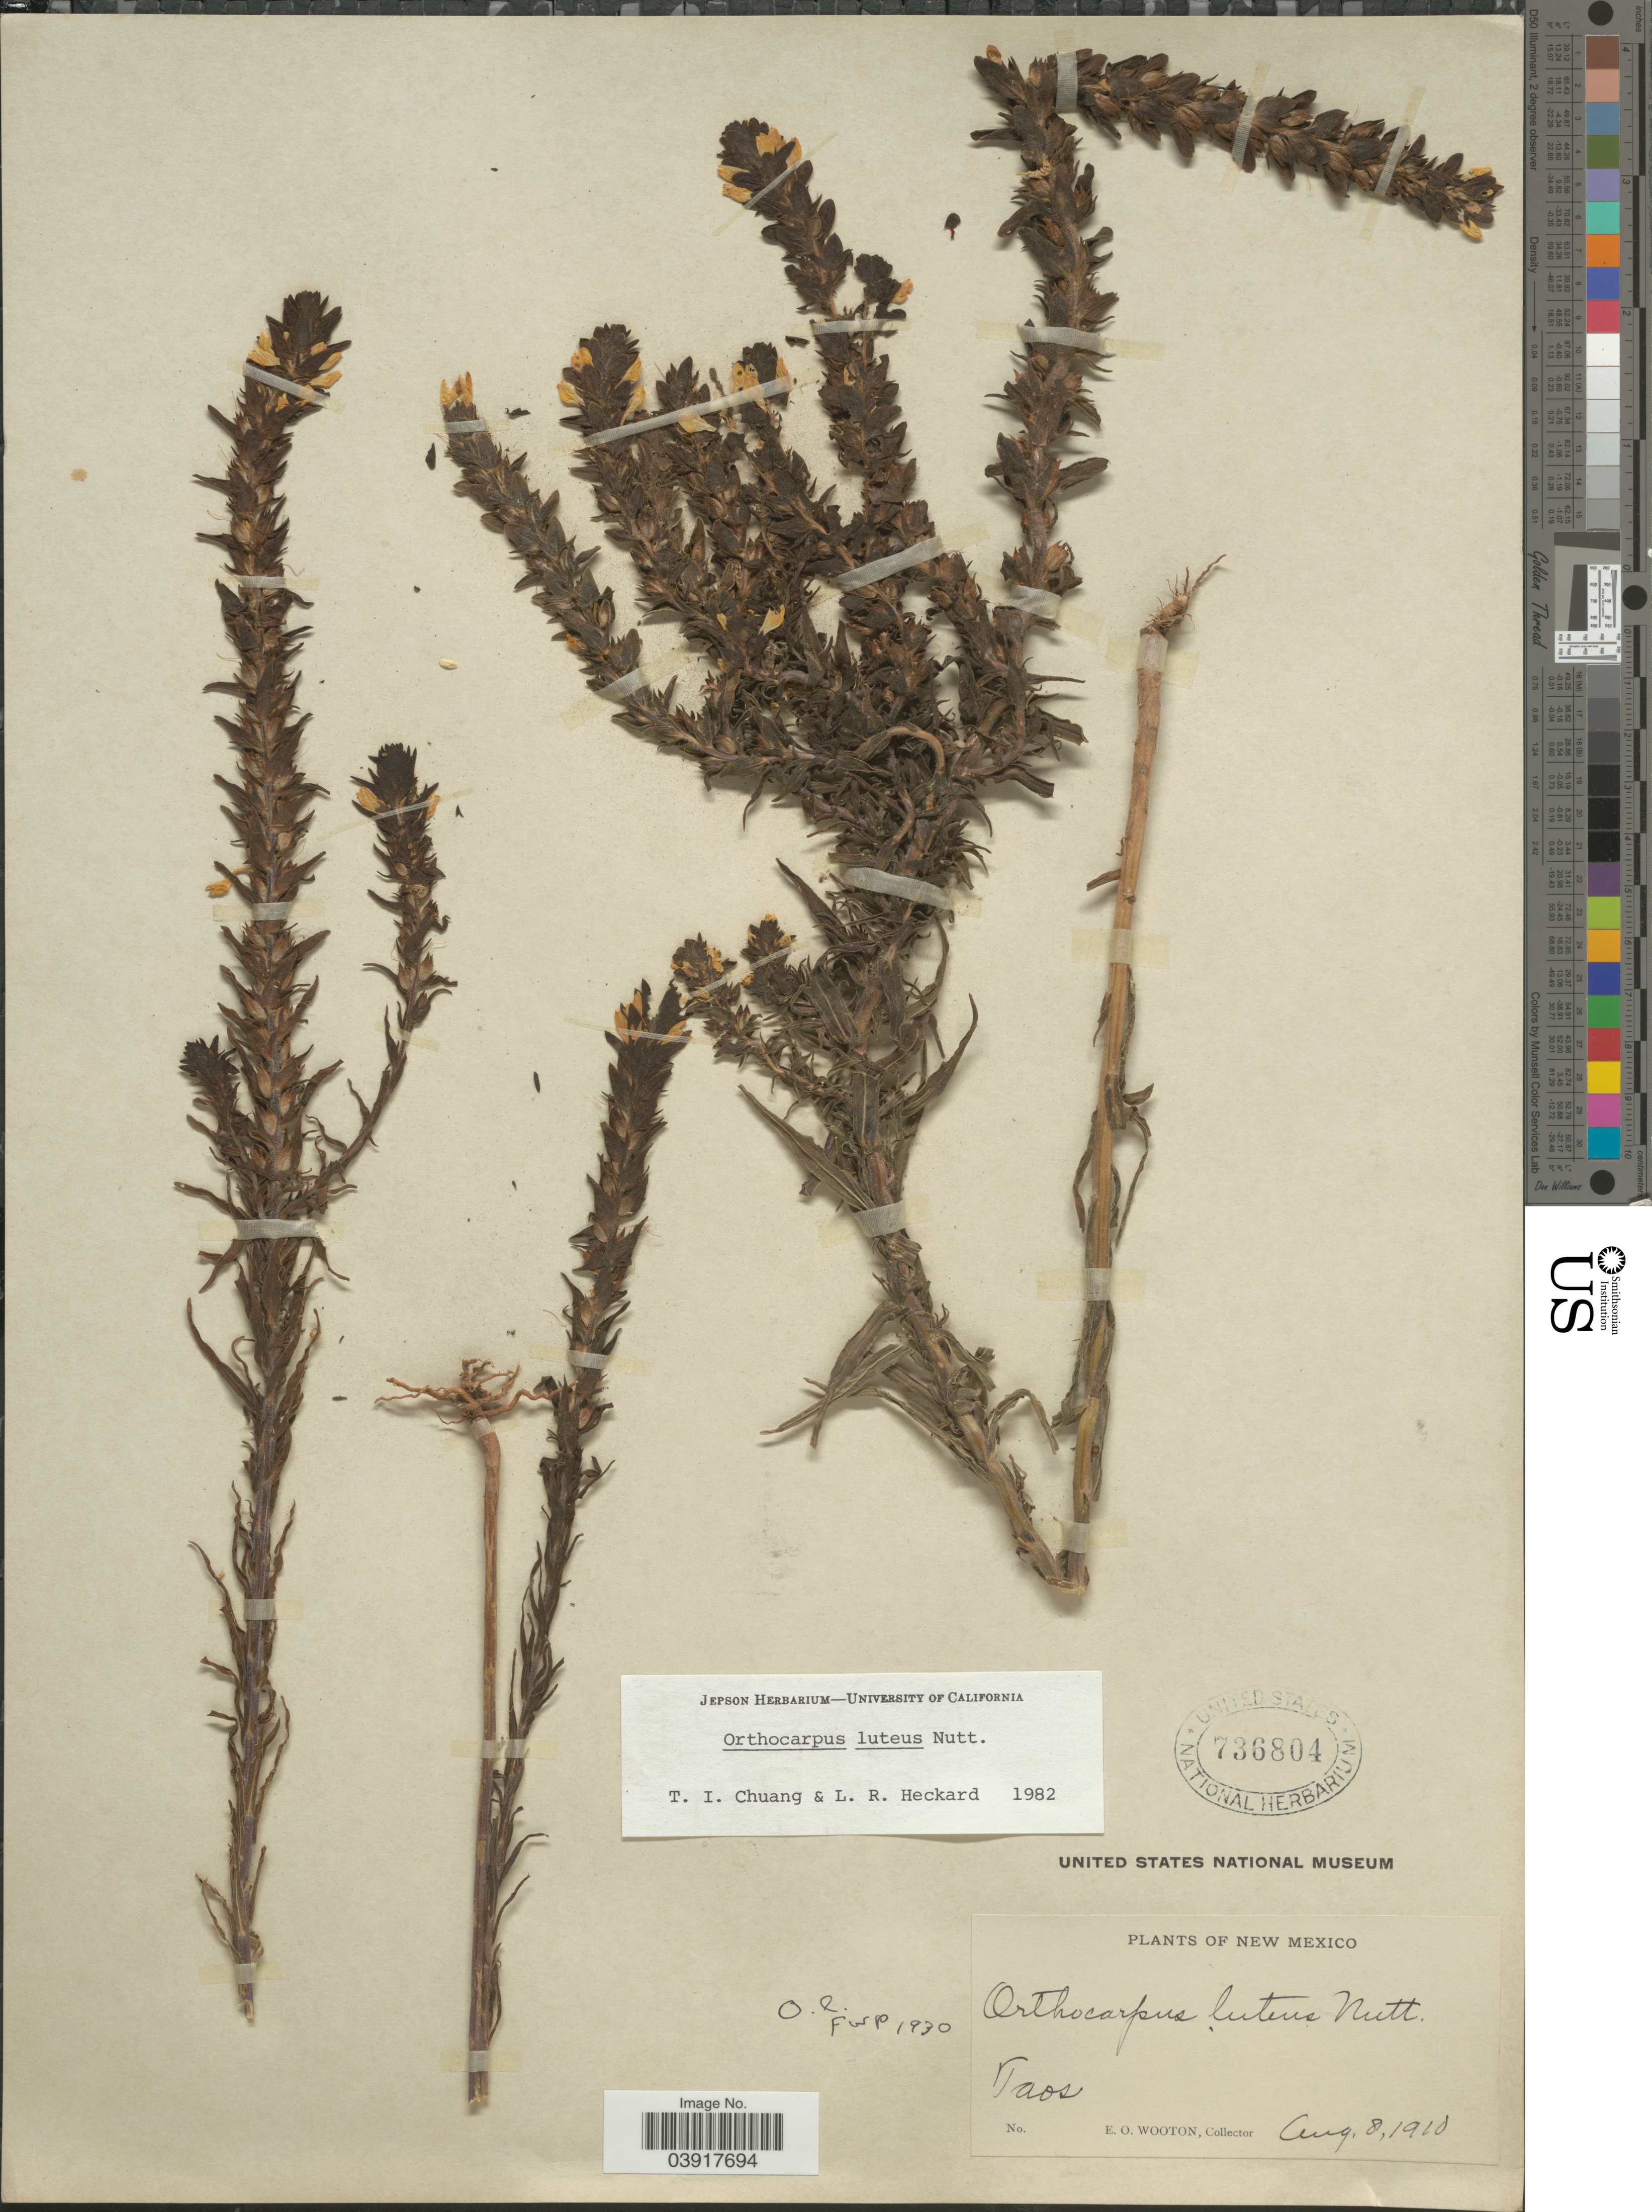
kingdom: Plantae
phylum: Tracheophyta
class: Magnoliopsida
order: Lamiales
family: Orobanchaceae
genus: Orthocarpus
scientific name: Orthocarpus luteus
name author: Nutt.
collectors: E. O. Wooton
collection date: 1910-08-08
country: United States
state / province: New Mexico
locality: Taos.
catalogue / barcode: US 736804